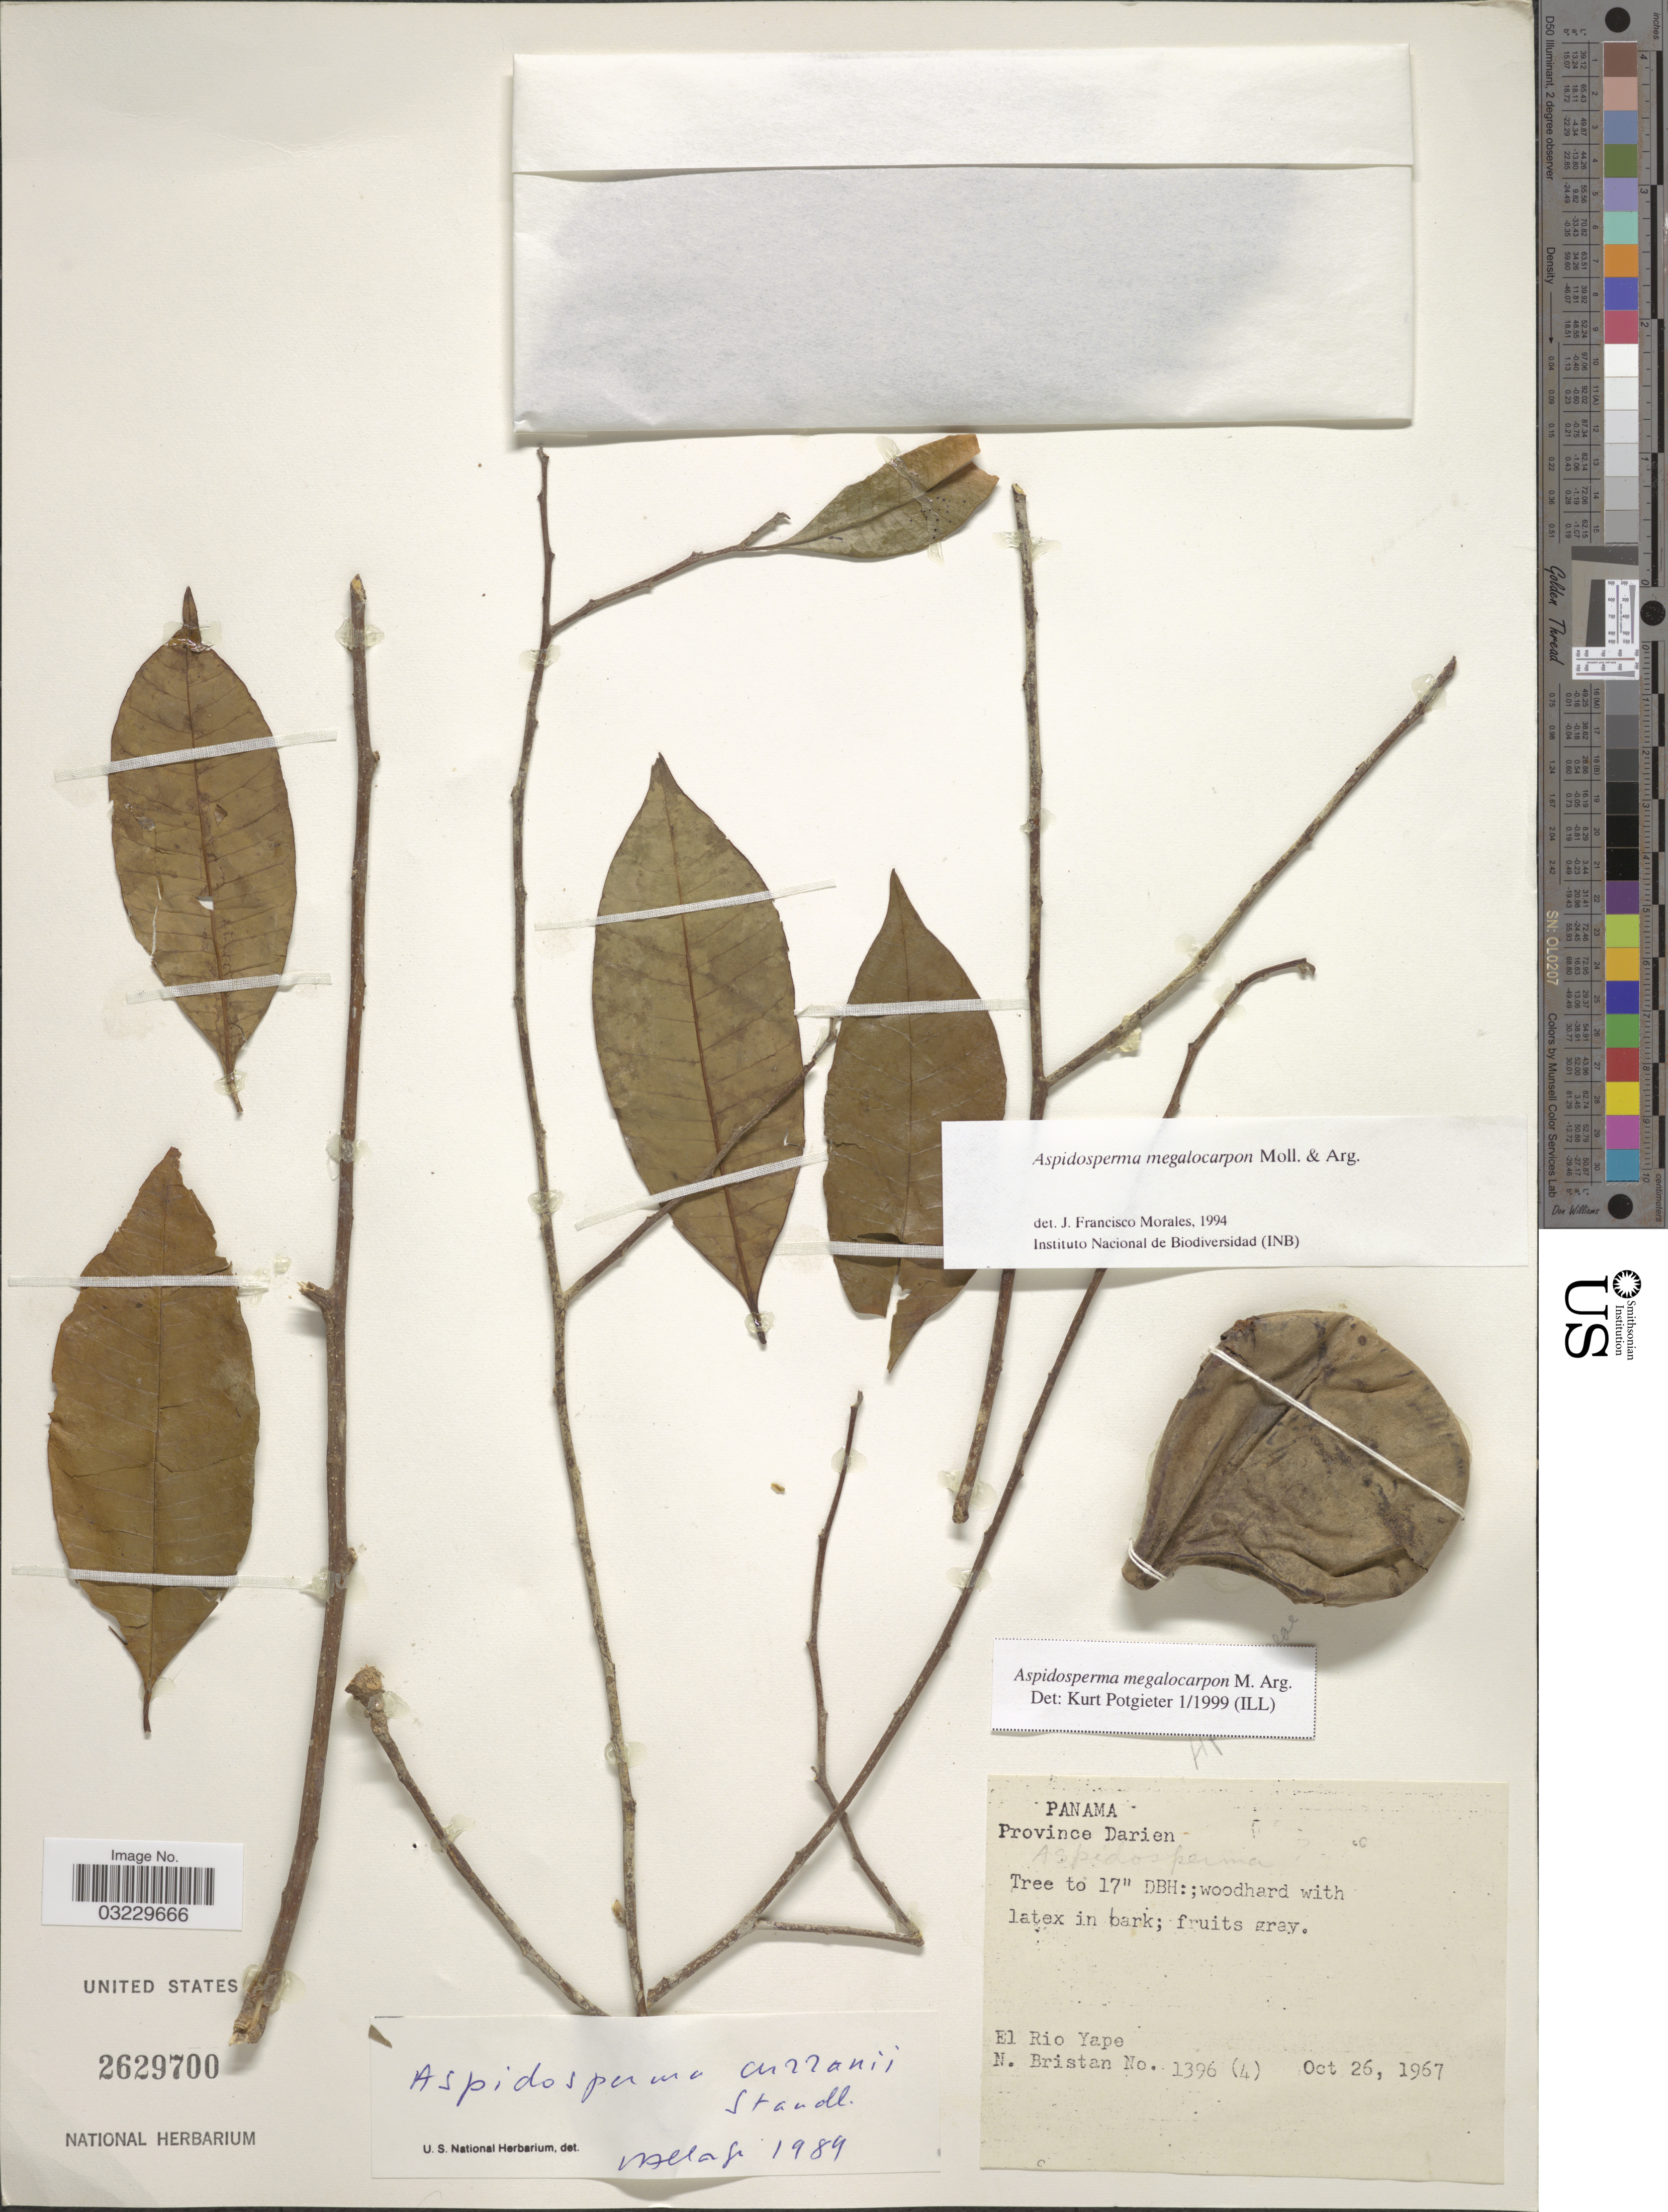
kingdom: Plantae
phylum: Tracheophyta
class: Magnoliopsida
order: Gentianales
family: Apocynaceae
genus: Aspidosperma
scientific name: Aspidosperma megalocarpon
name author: Müll. Arg.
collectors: N. Bristan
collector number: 1396 (4)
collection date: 1967-10-26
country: Panama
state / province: Darién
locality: El Rio Yape.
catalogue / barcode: US 2629700